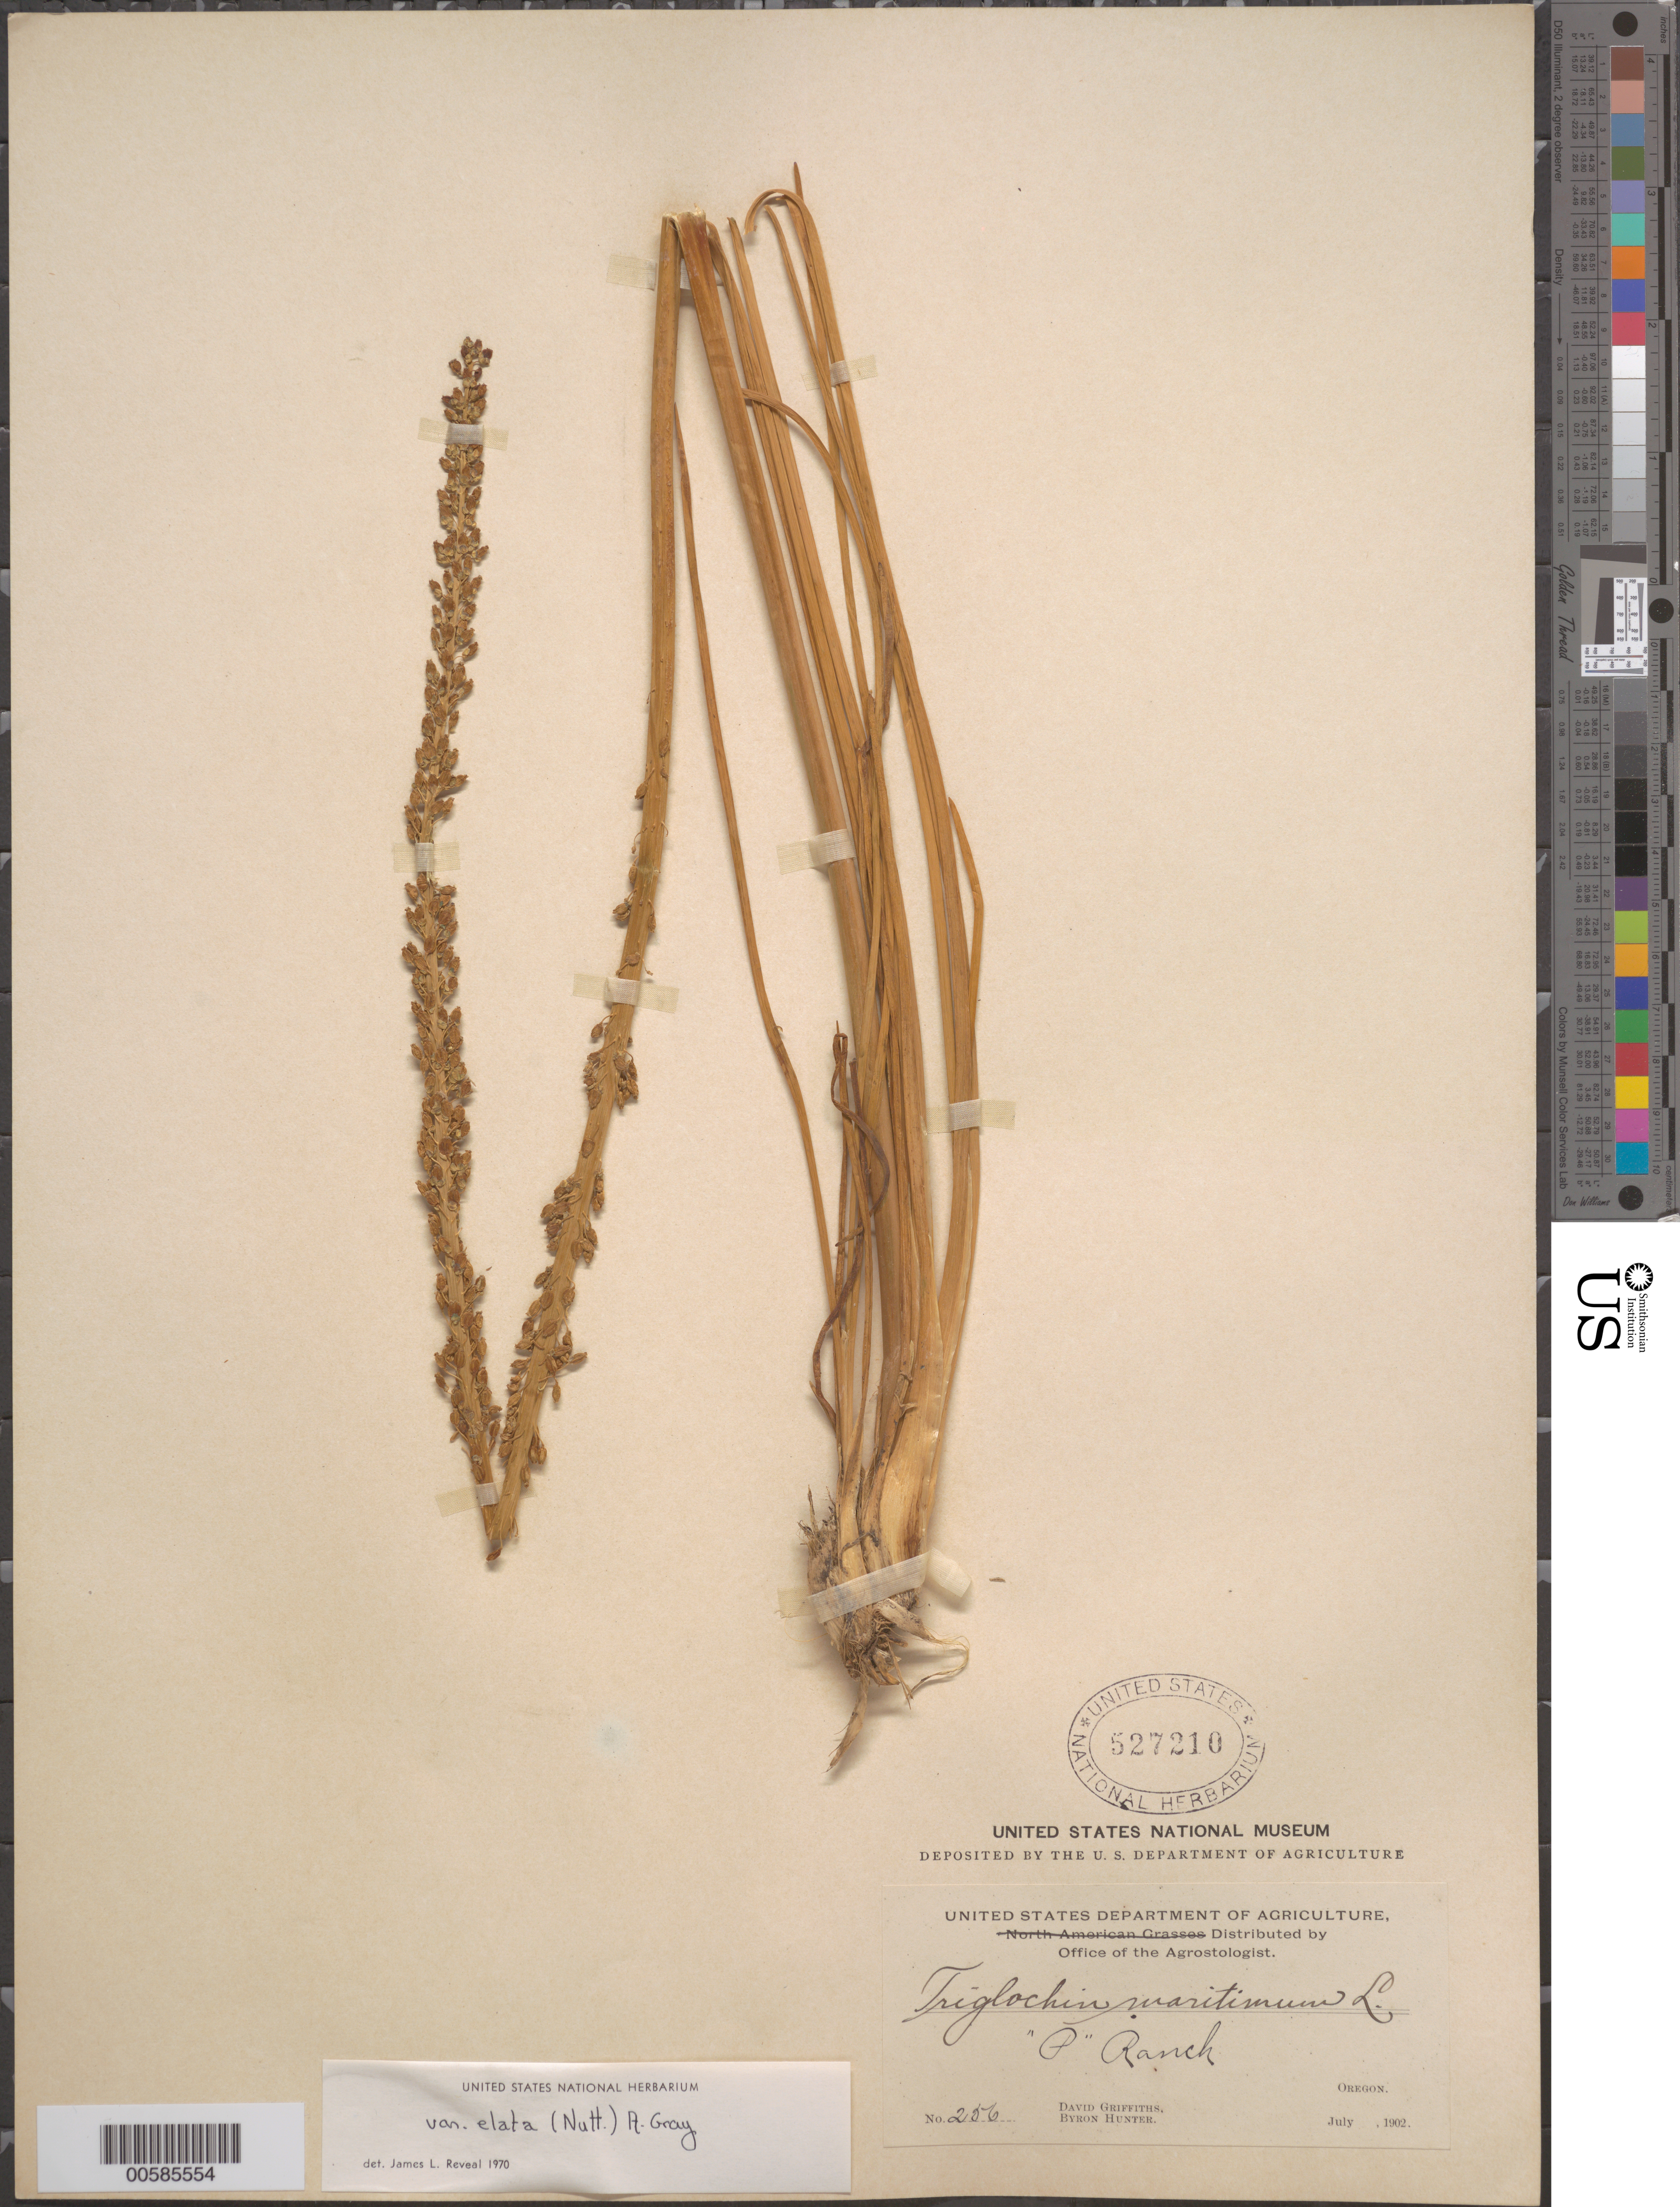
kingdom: Plantae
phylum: Tracheophyta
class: Liliopsida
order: Alismatales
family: Juncaginaceae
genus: Triglochin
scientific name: Triglochin maritima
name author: L.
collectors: D. Griffiths & B. Hunter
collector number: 256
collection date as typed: Jul 1902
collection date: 1902-07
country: United States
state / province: Oregon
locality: "P Ranch"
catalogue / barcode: US 527210